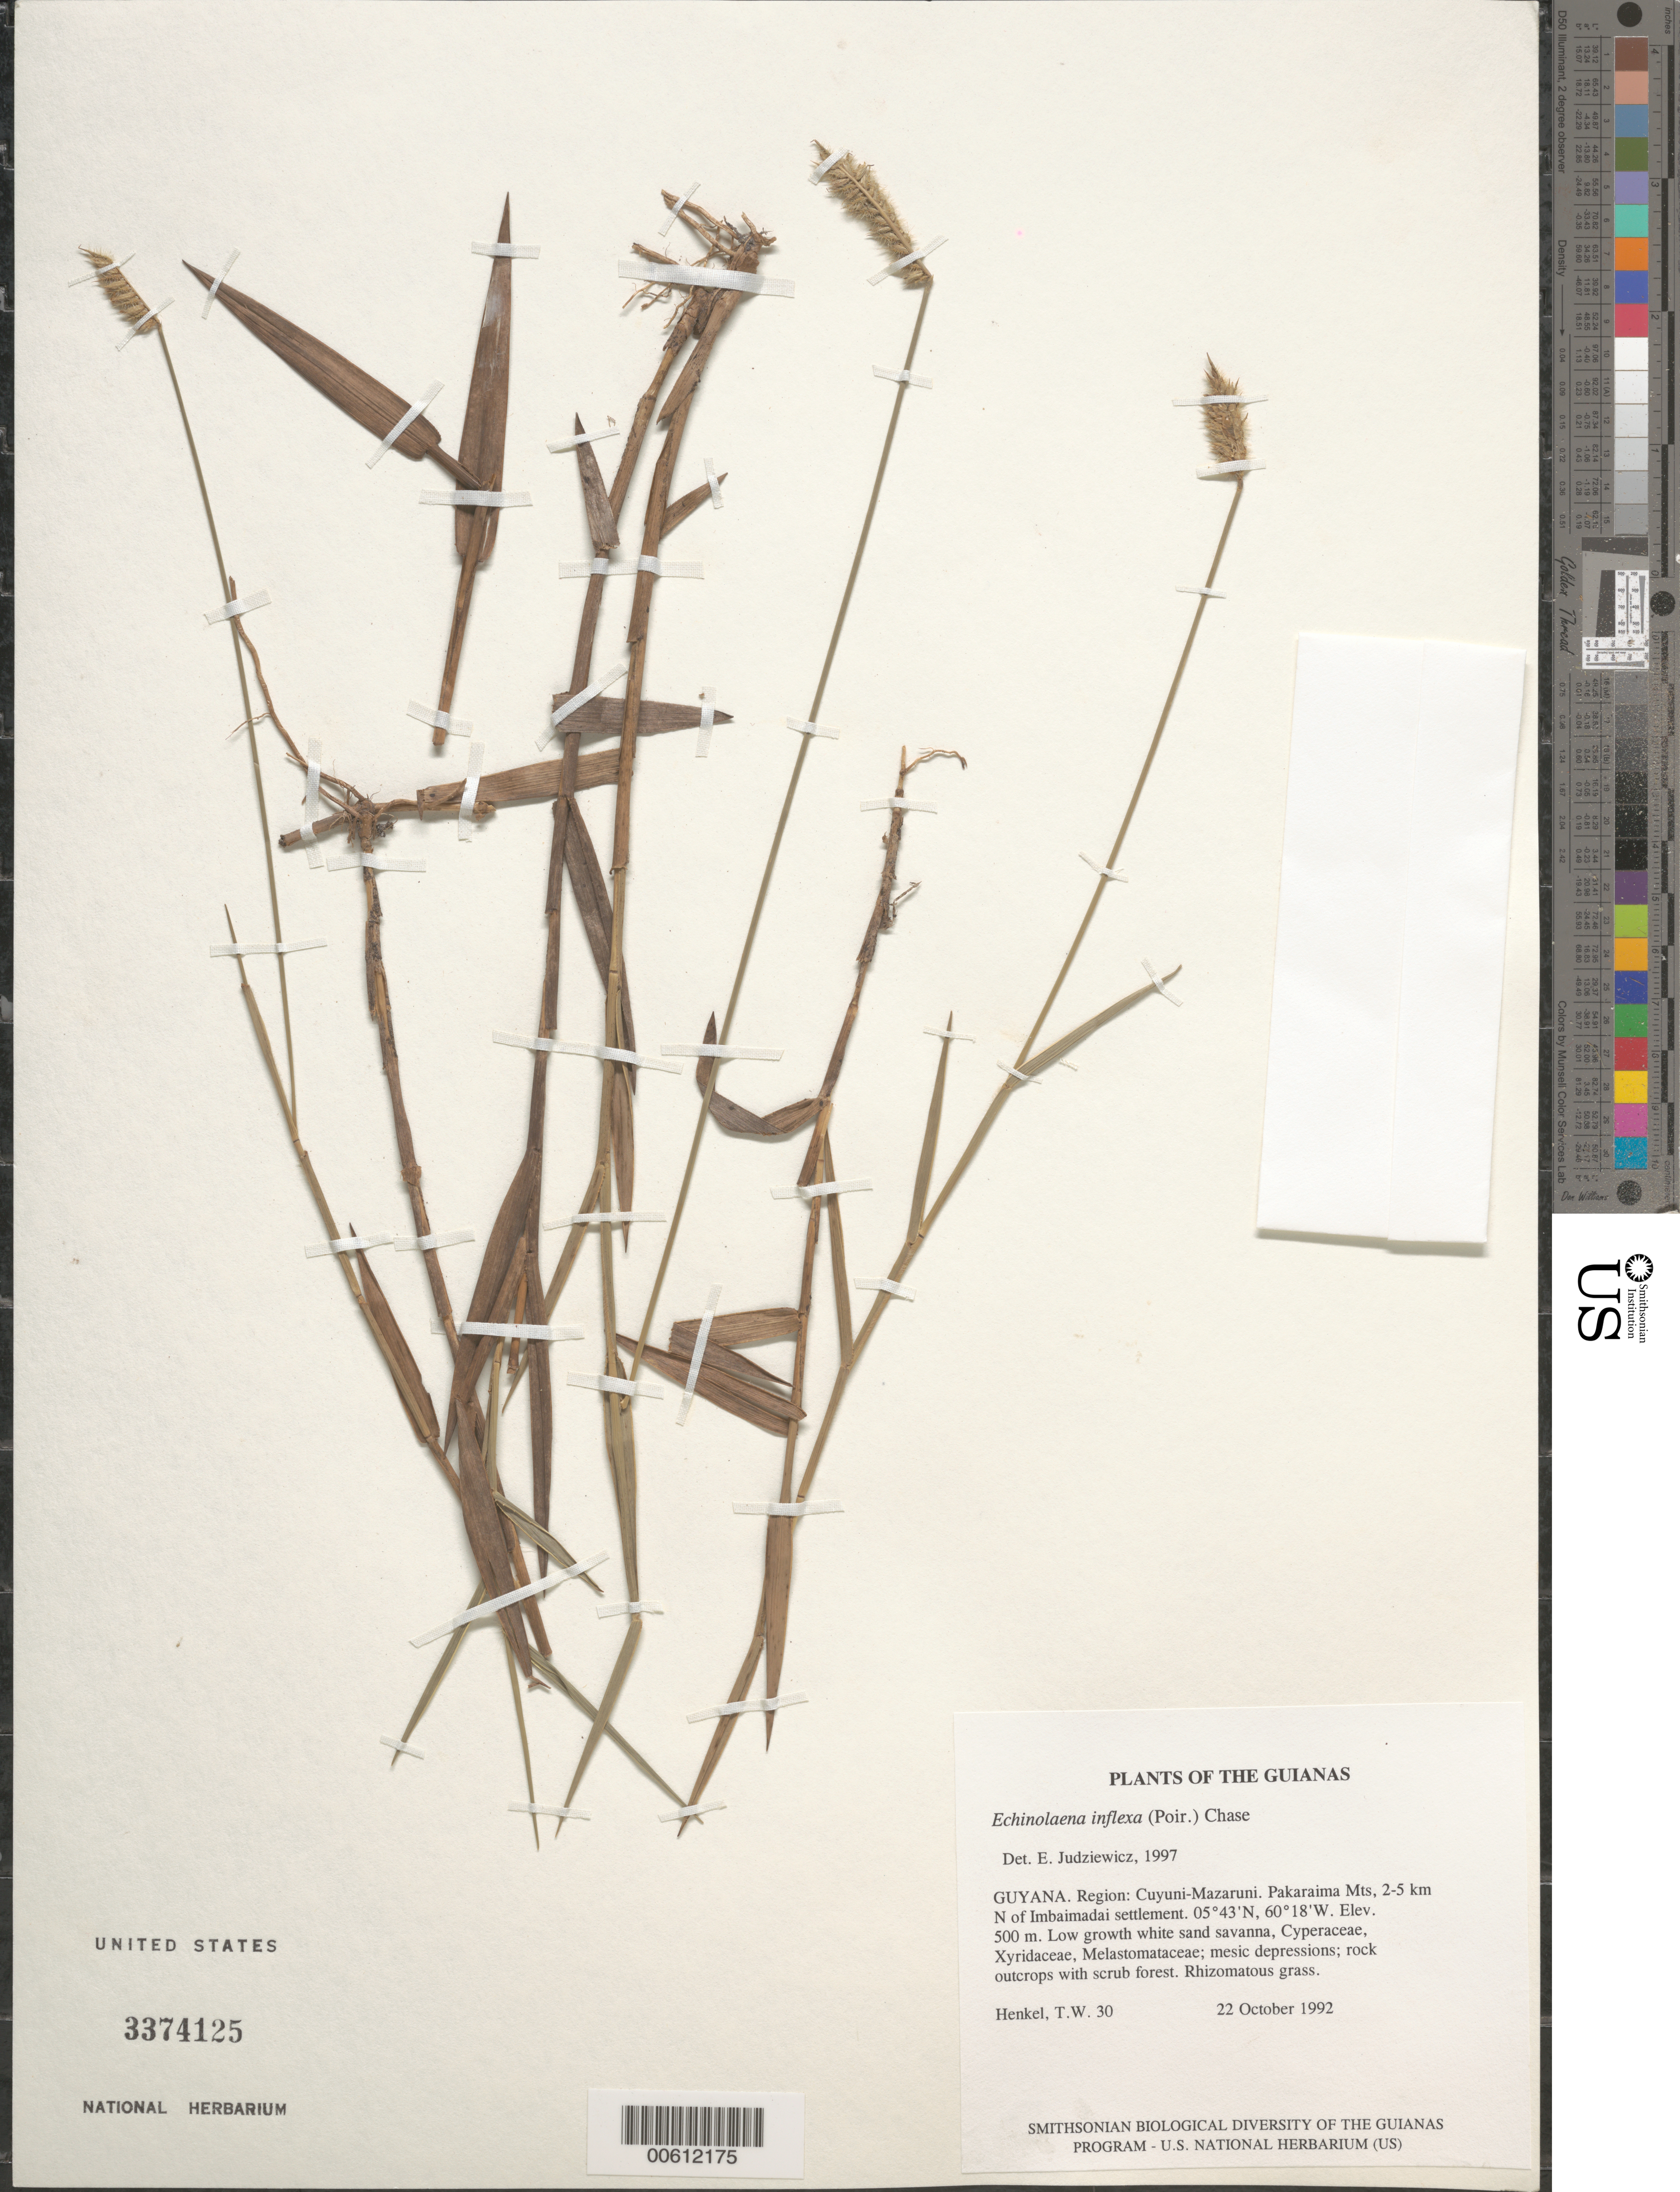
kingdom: Plantae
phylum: Tracheophyta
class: Liliopsida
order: Poales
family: Poaceae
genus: Echinolaena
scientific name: Echinolaena inflexa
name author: (Poir.) Chase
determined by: Judziewicz, E. J.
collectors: T. Henkel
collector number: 30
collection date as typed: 22 October 1992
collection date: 1992-10-22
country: Guyana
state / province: Cuyuni-Mazaruni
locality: Pakaraima Mts, 2-5 km N of Imbaimadai settlement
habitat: Low growth white sand savanna, Cyperaceae, Xyridaceae, Melastomataceae; mesic depressions; rock outcrops with scrub forest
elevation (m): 500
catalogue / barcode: US 3374125